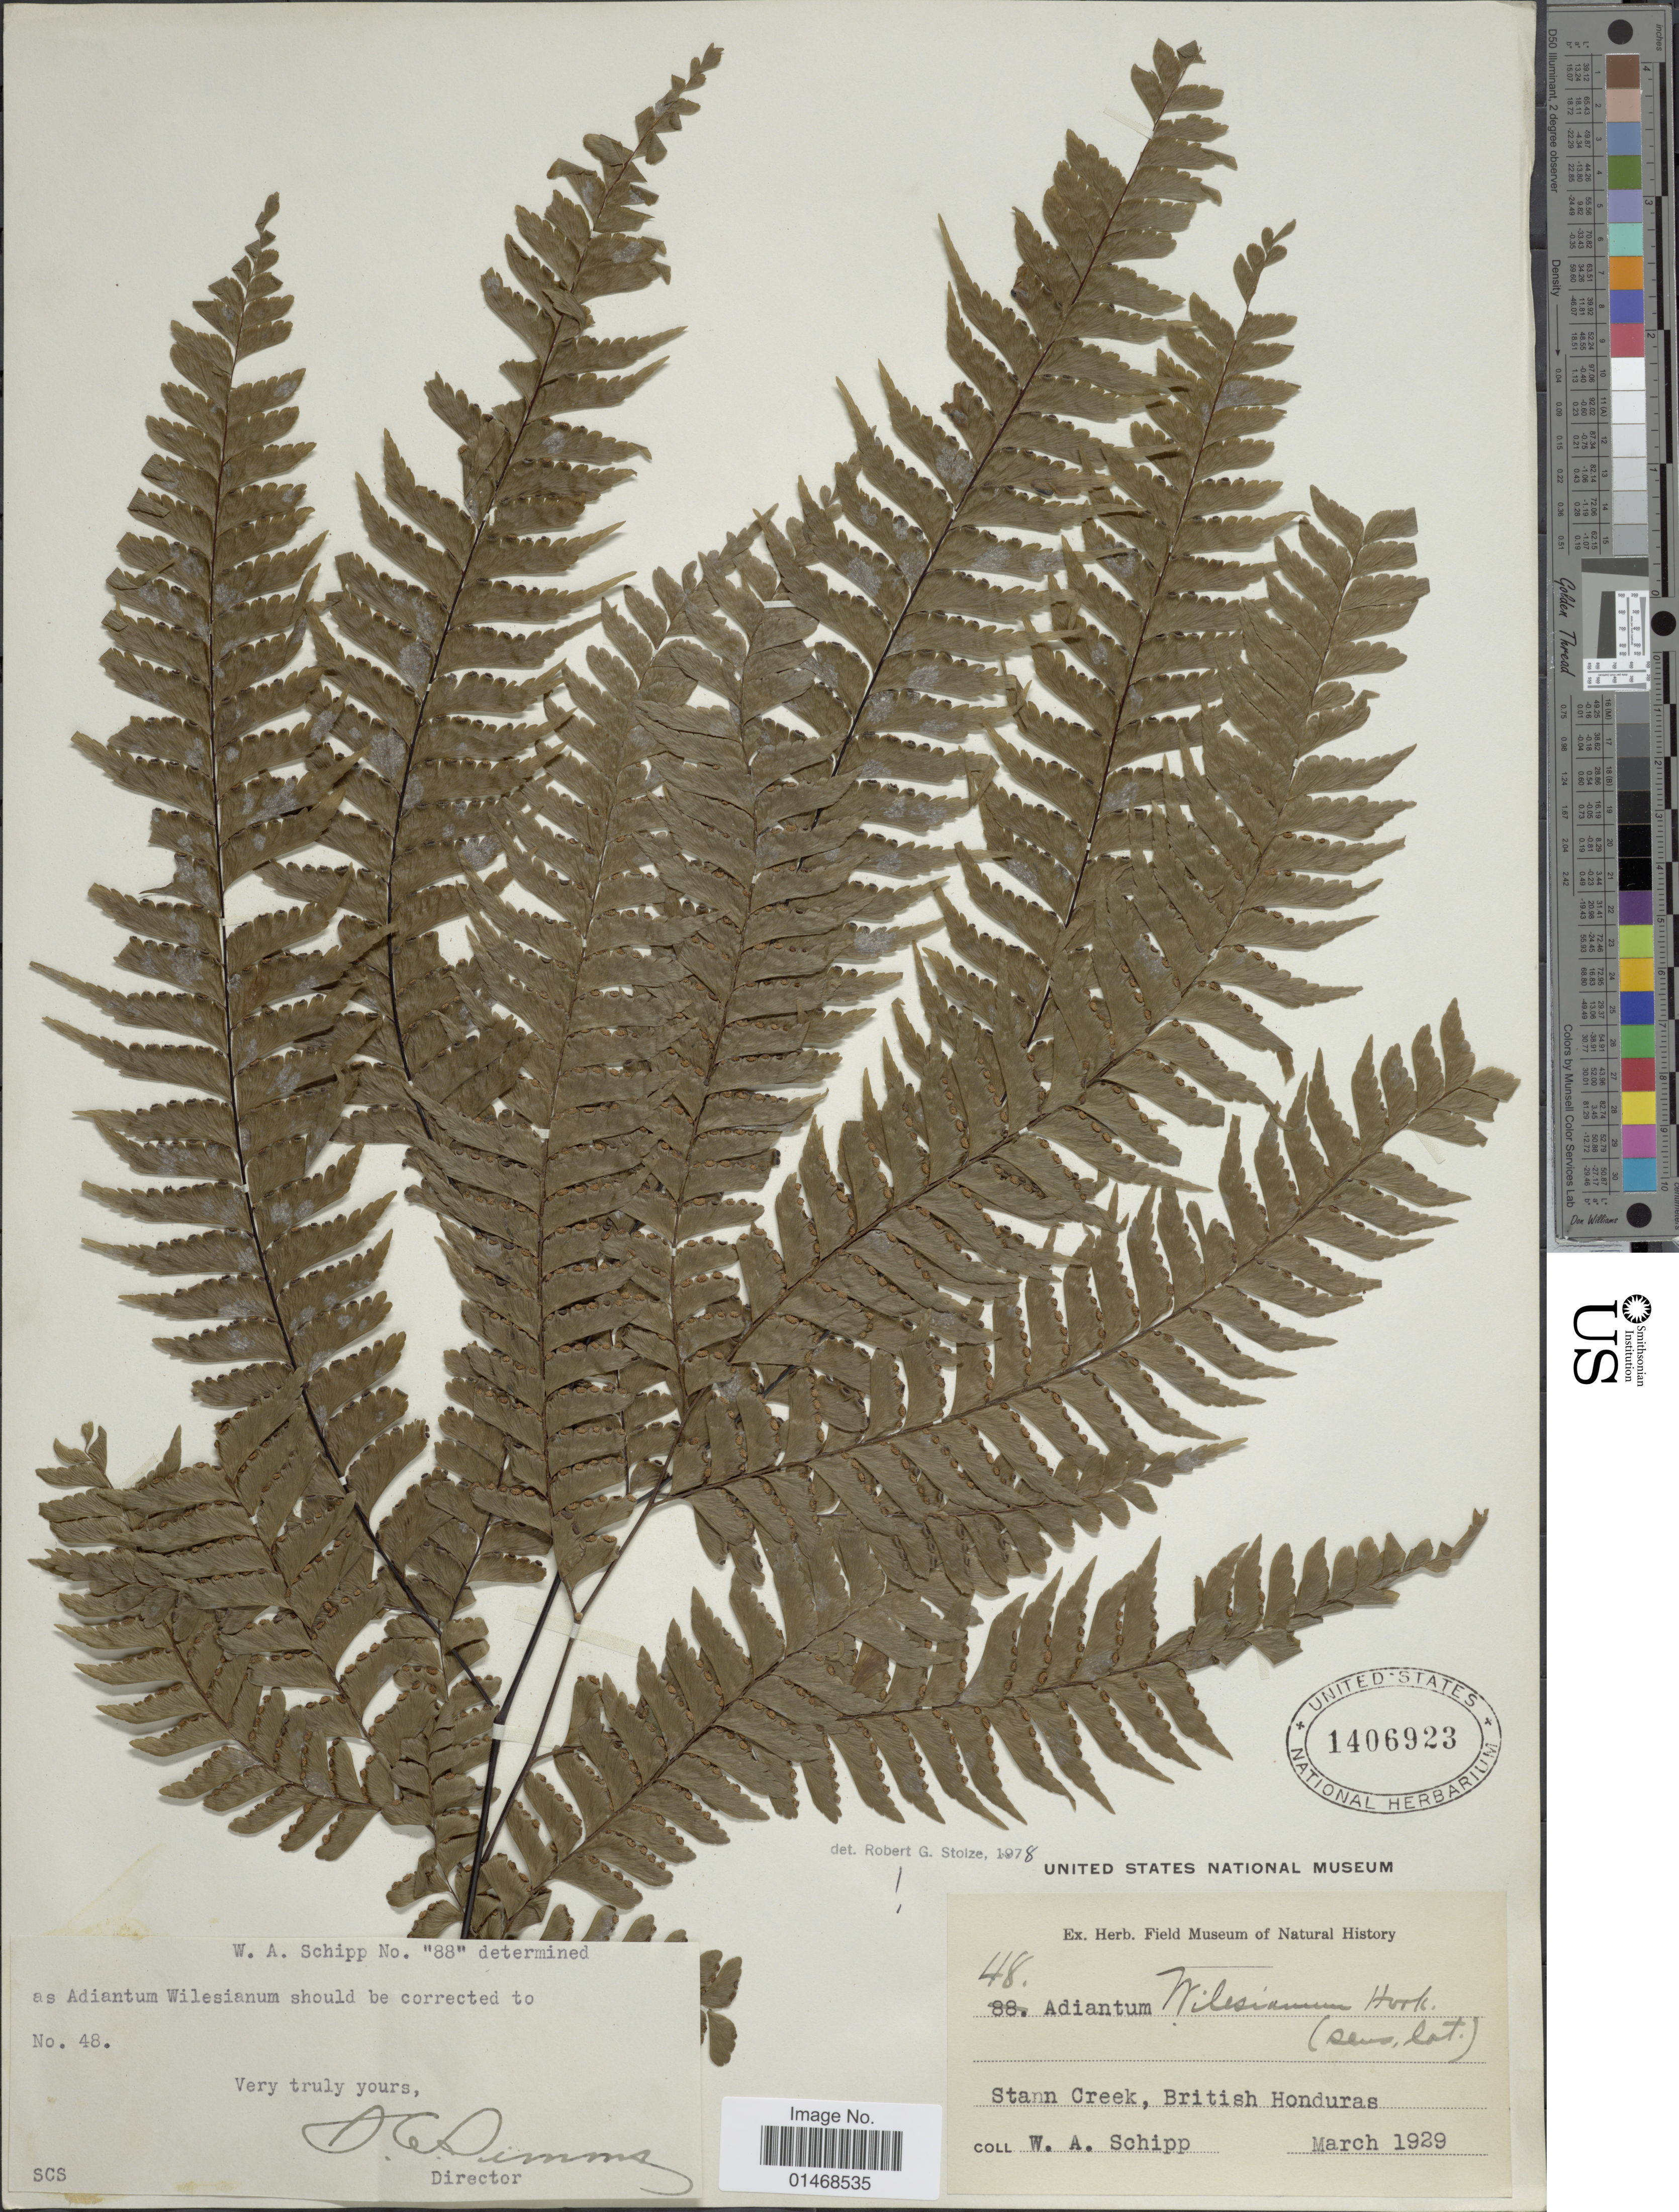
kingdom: Plantae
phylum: Tracheophyta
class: Polypodiopsida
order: Polypodiales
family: Pteridaceae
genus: Adiantum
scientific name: Adiantum wilesianum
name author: Hook.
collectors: W. Schipp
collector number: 48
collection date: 1929-03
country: Belize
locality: Stann Creek, British Honduras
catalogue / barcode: US 1406923